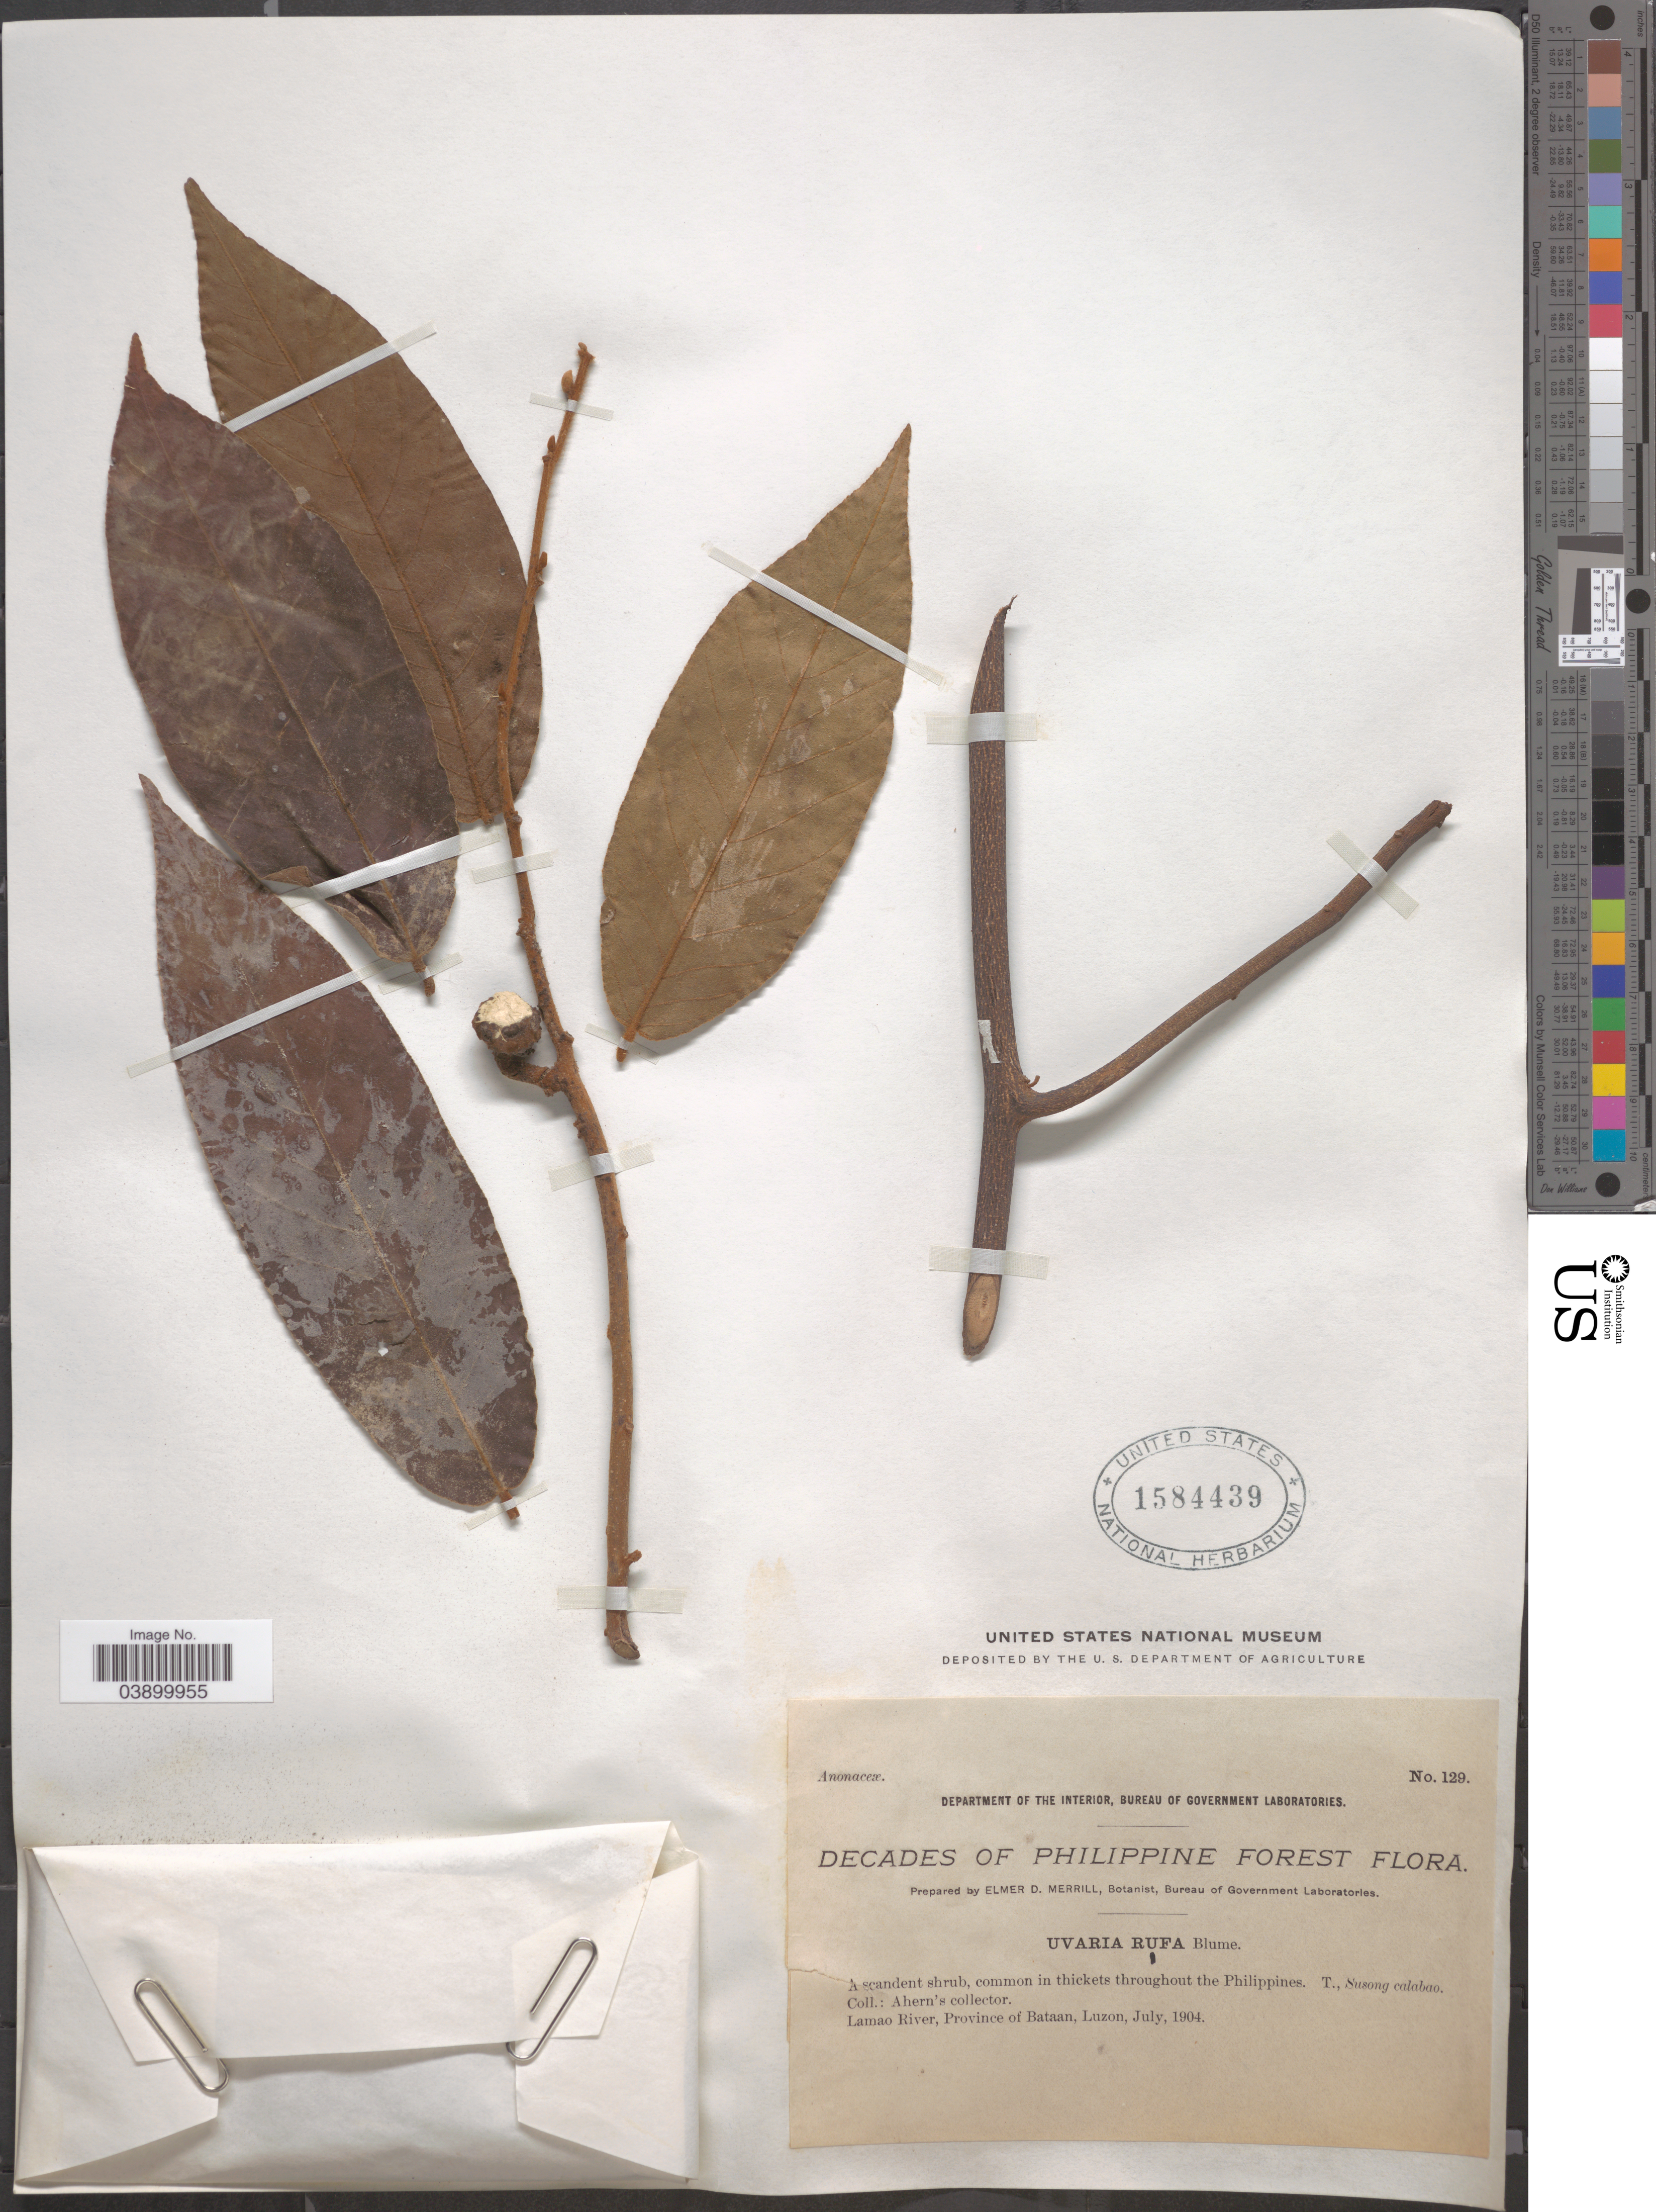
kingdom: Plantae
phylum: Tracheophyta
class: Magnoliopsida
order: Magnoliales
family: Annonaceae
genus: Uvaria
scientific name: Uvaria rufa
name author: Blume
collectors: Ahern's collector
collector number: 129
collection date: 1904-07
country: Philippines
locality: Decades of Philippine Forest. lamao River, Province of Bataan, Luzon.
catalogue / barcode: US 1584439